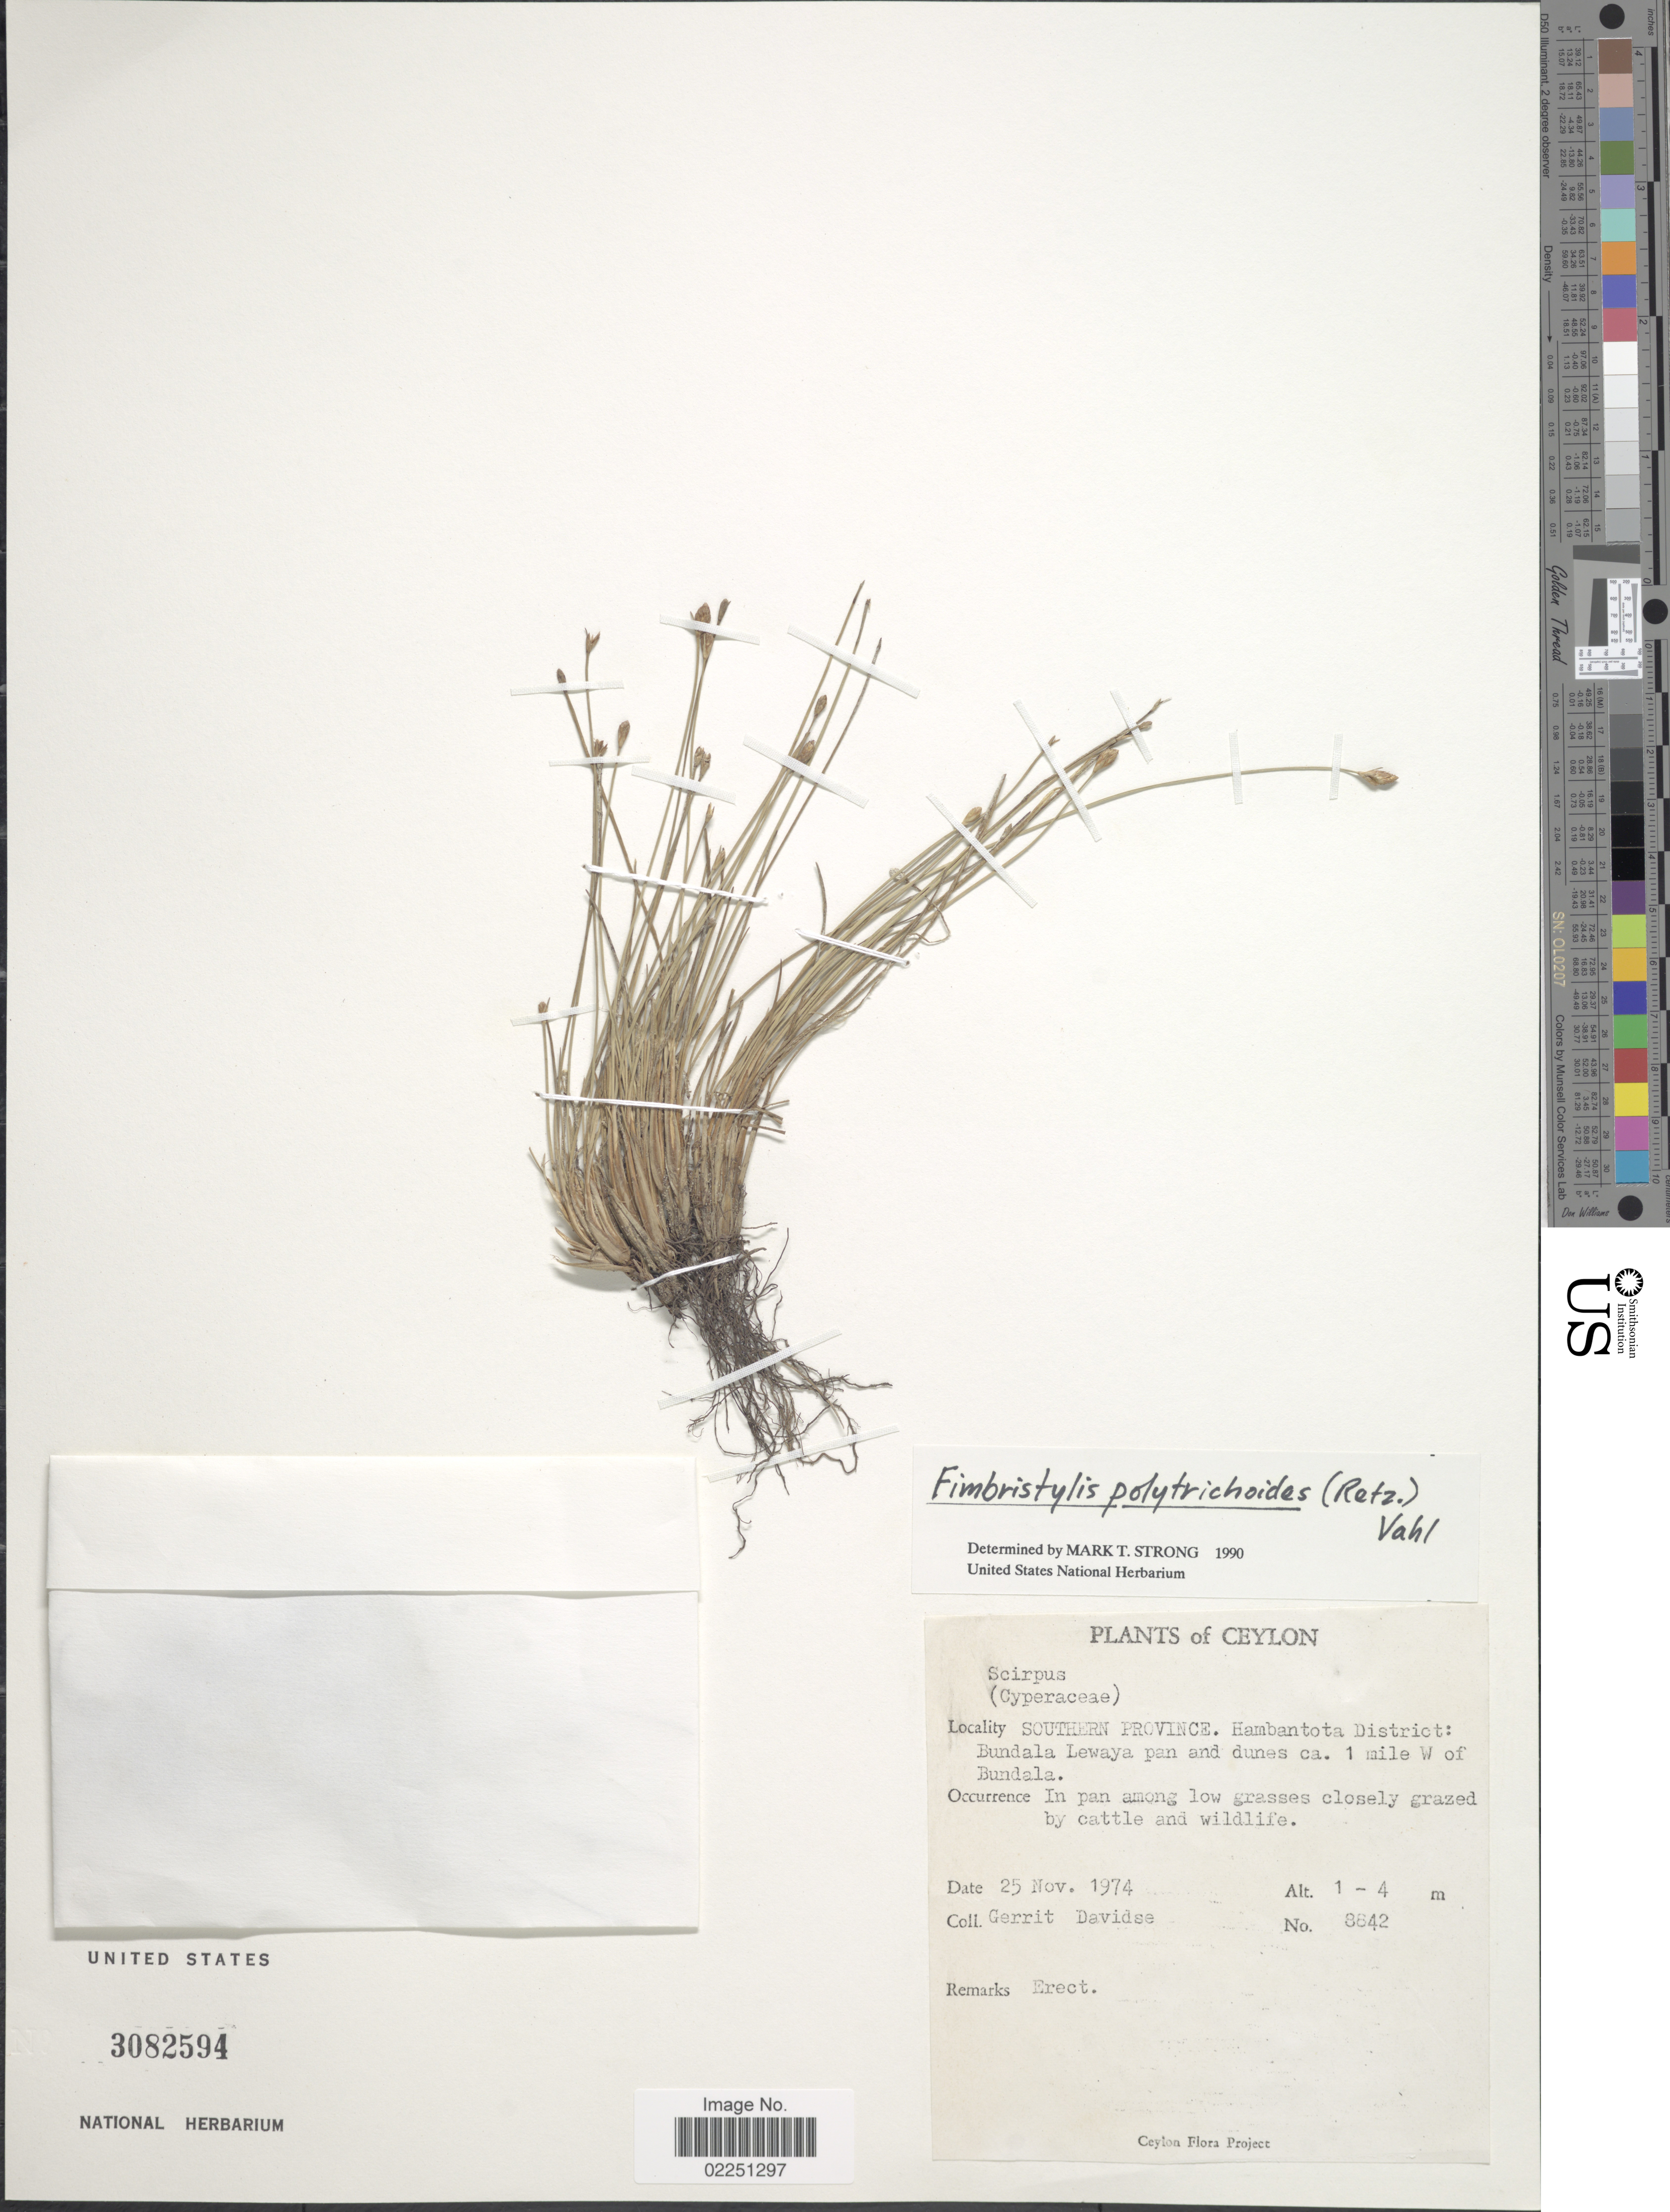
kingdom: Plantae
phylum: Tracheophyta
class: Liliopsida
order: Poales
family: Cyperaceae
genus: Fimbristylis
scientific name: Fimbristylis polytrichoides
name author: (Retz.) Vahl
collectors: G. Davidse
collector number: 8842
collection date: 1974-11-25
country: Sri Lanka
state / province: Southern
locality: Ceylon. Southern Province. Hambantota District: Bundala Lewaya pan and dunes ca. 1 mile W of Bundala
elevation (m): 1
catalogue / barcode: US 3082594